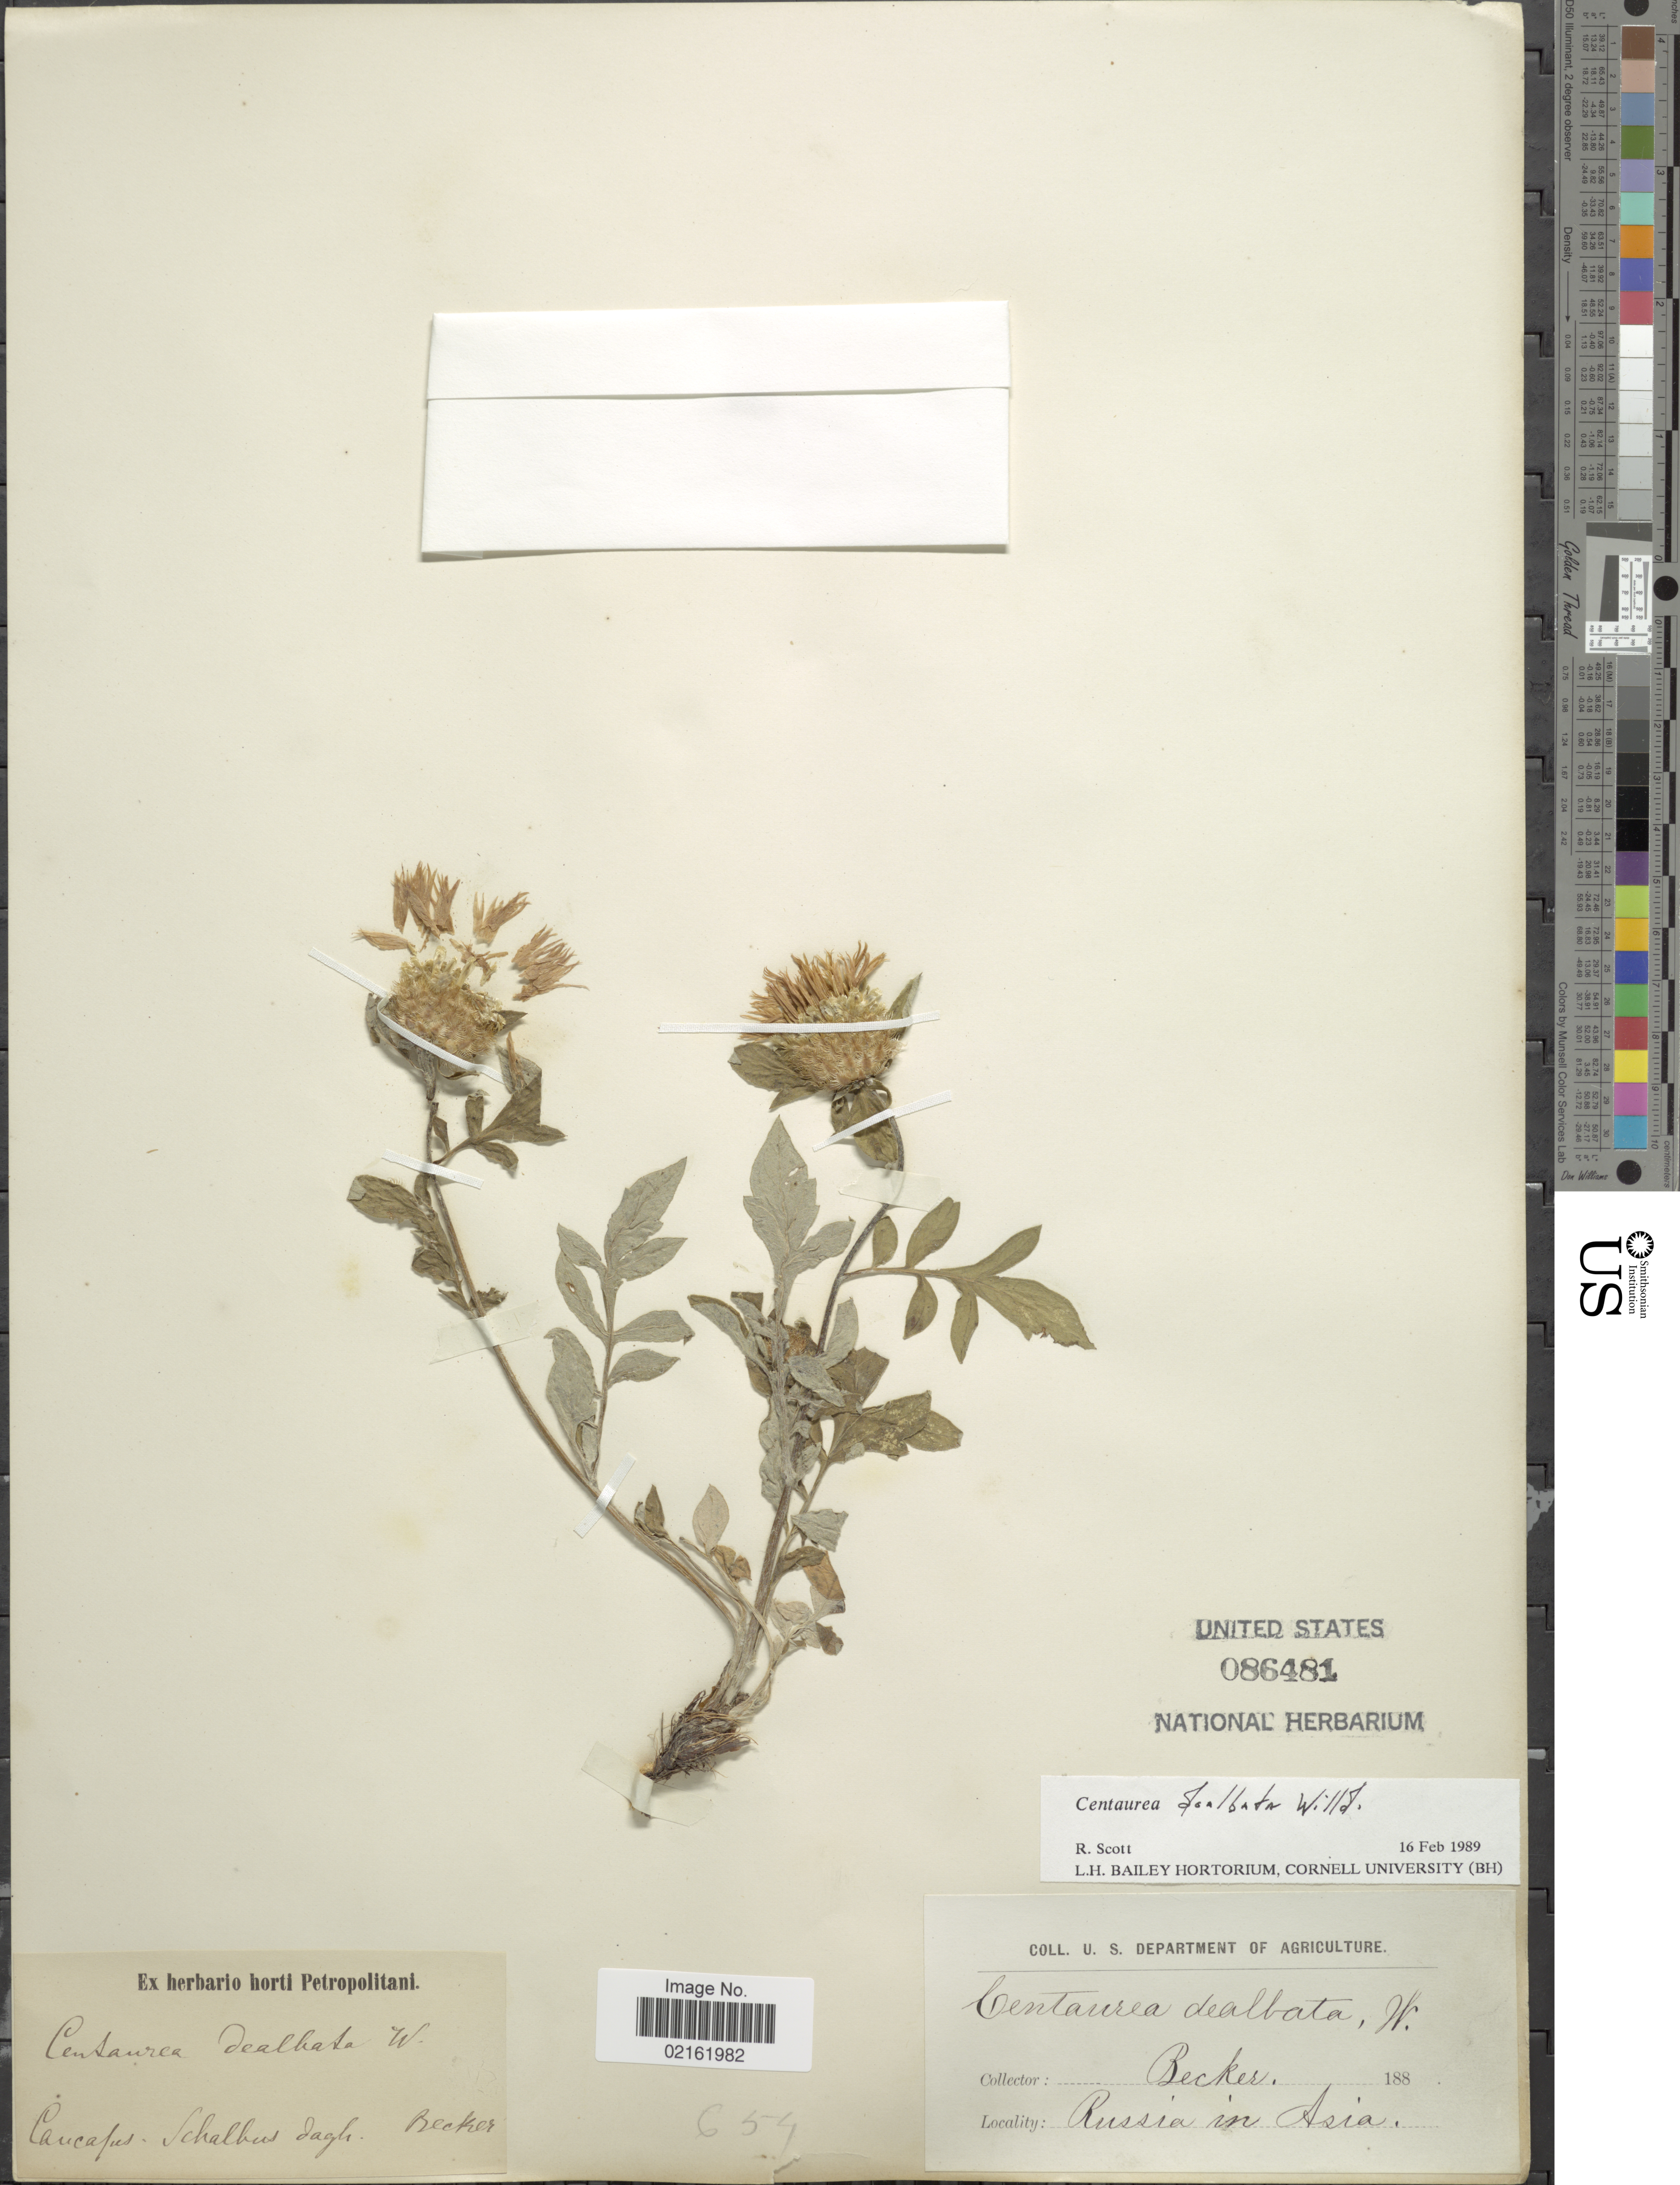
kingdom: Plantae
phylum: Tracheophyta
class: Magnoliopsida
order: Asterales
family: Asteraceae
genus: Psephellus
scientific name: Psephellus dealbatus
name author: (Willd.) K. Koch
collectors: -. Becker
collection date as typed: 188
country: Russian Federation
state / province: Dagestan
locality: Russia in Asia, Caucasus. Schalbus Dagh.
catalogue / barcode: US 86481